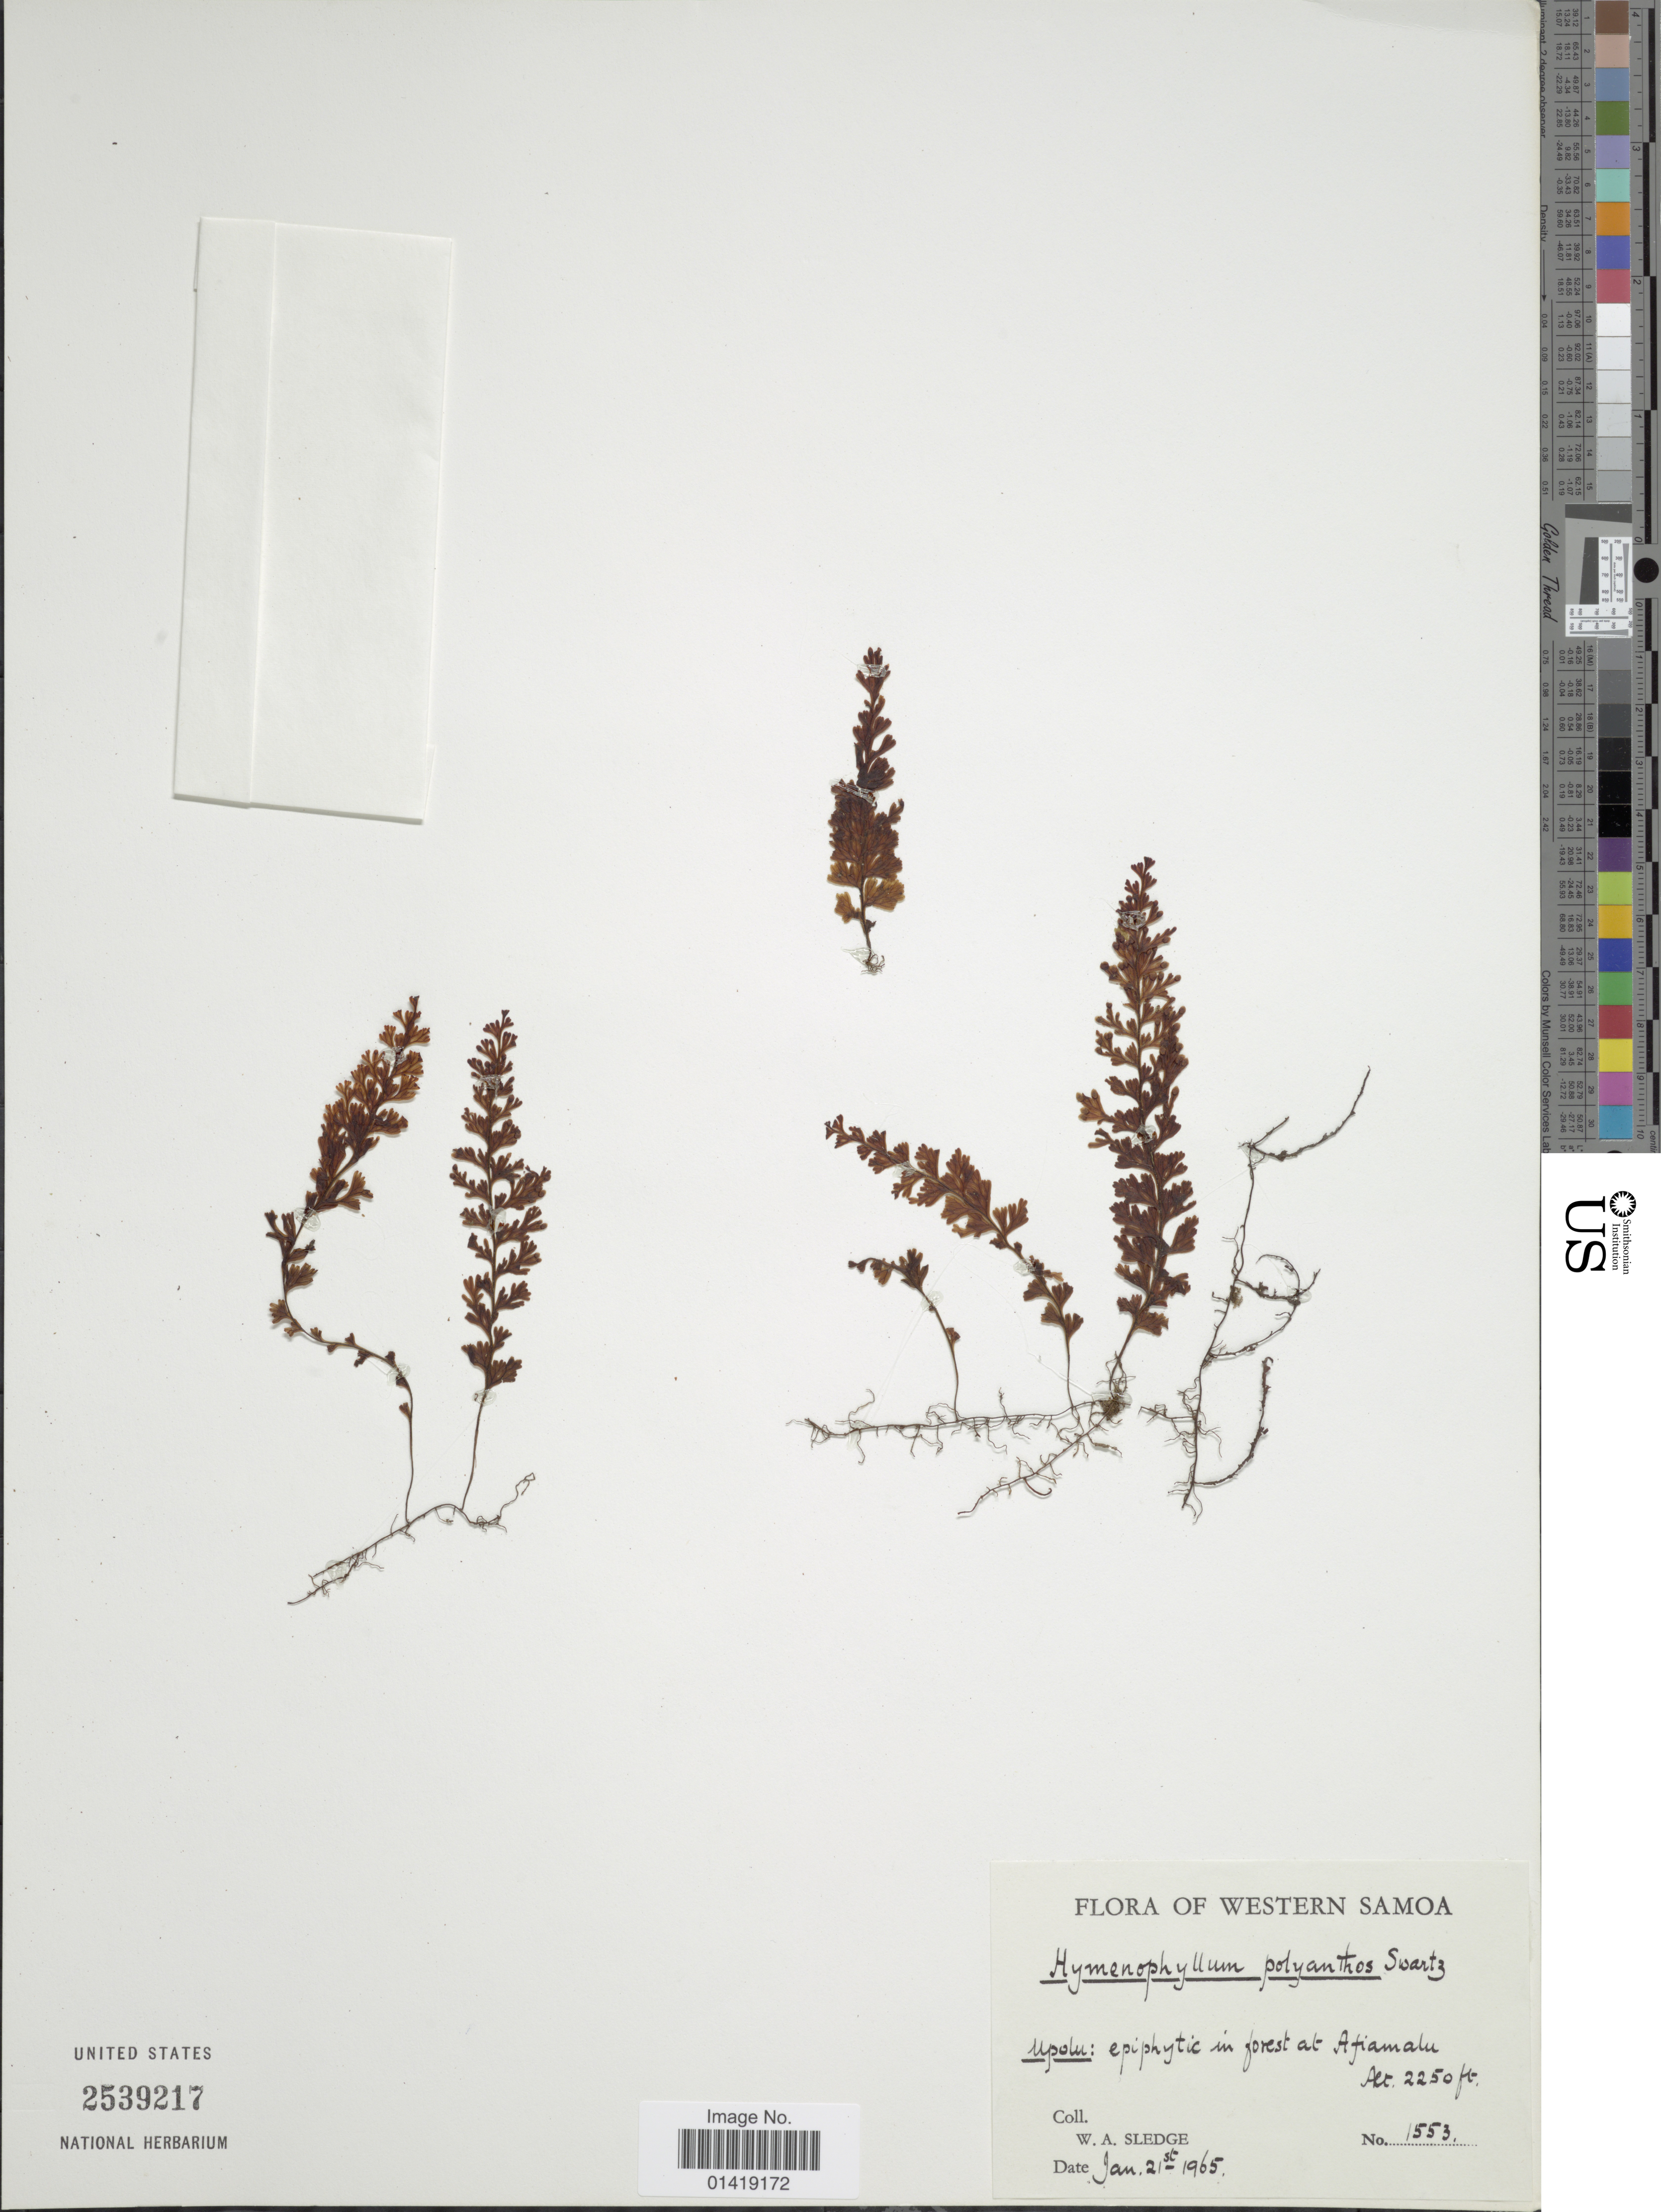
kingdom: Plantae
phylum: Tracheophyta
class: Polypodiopsida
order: Hymenophyllales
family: Hymenophyllaceae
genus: Hymenophyllum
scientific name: Hymenophyllum polyanthos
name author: (Sw.) Sw.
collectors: W. A. Sledge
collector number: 1553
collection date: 1965-01-21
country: Samoa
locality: Upolu in forest at Afiamalu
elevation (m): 686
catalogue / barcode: US 2539217